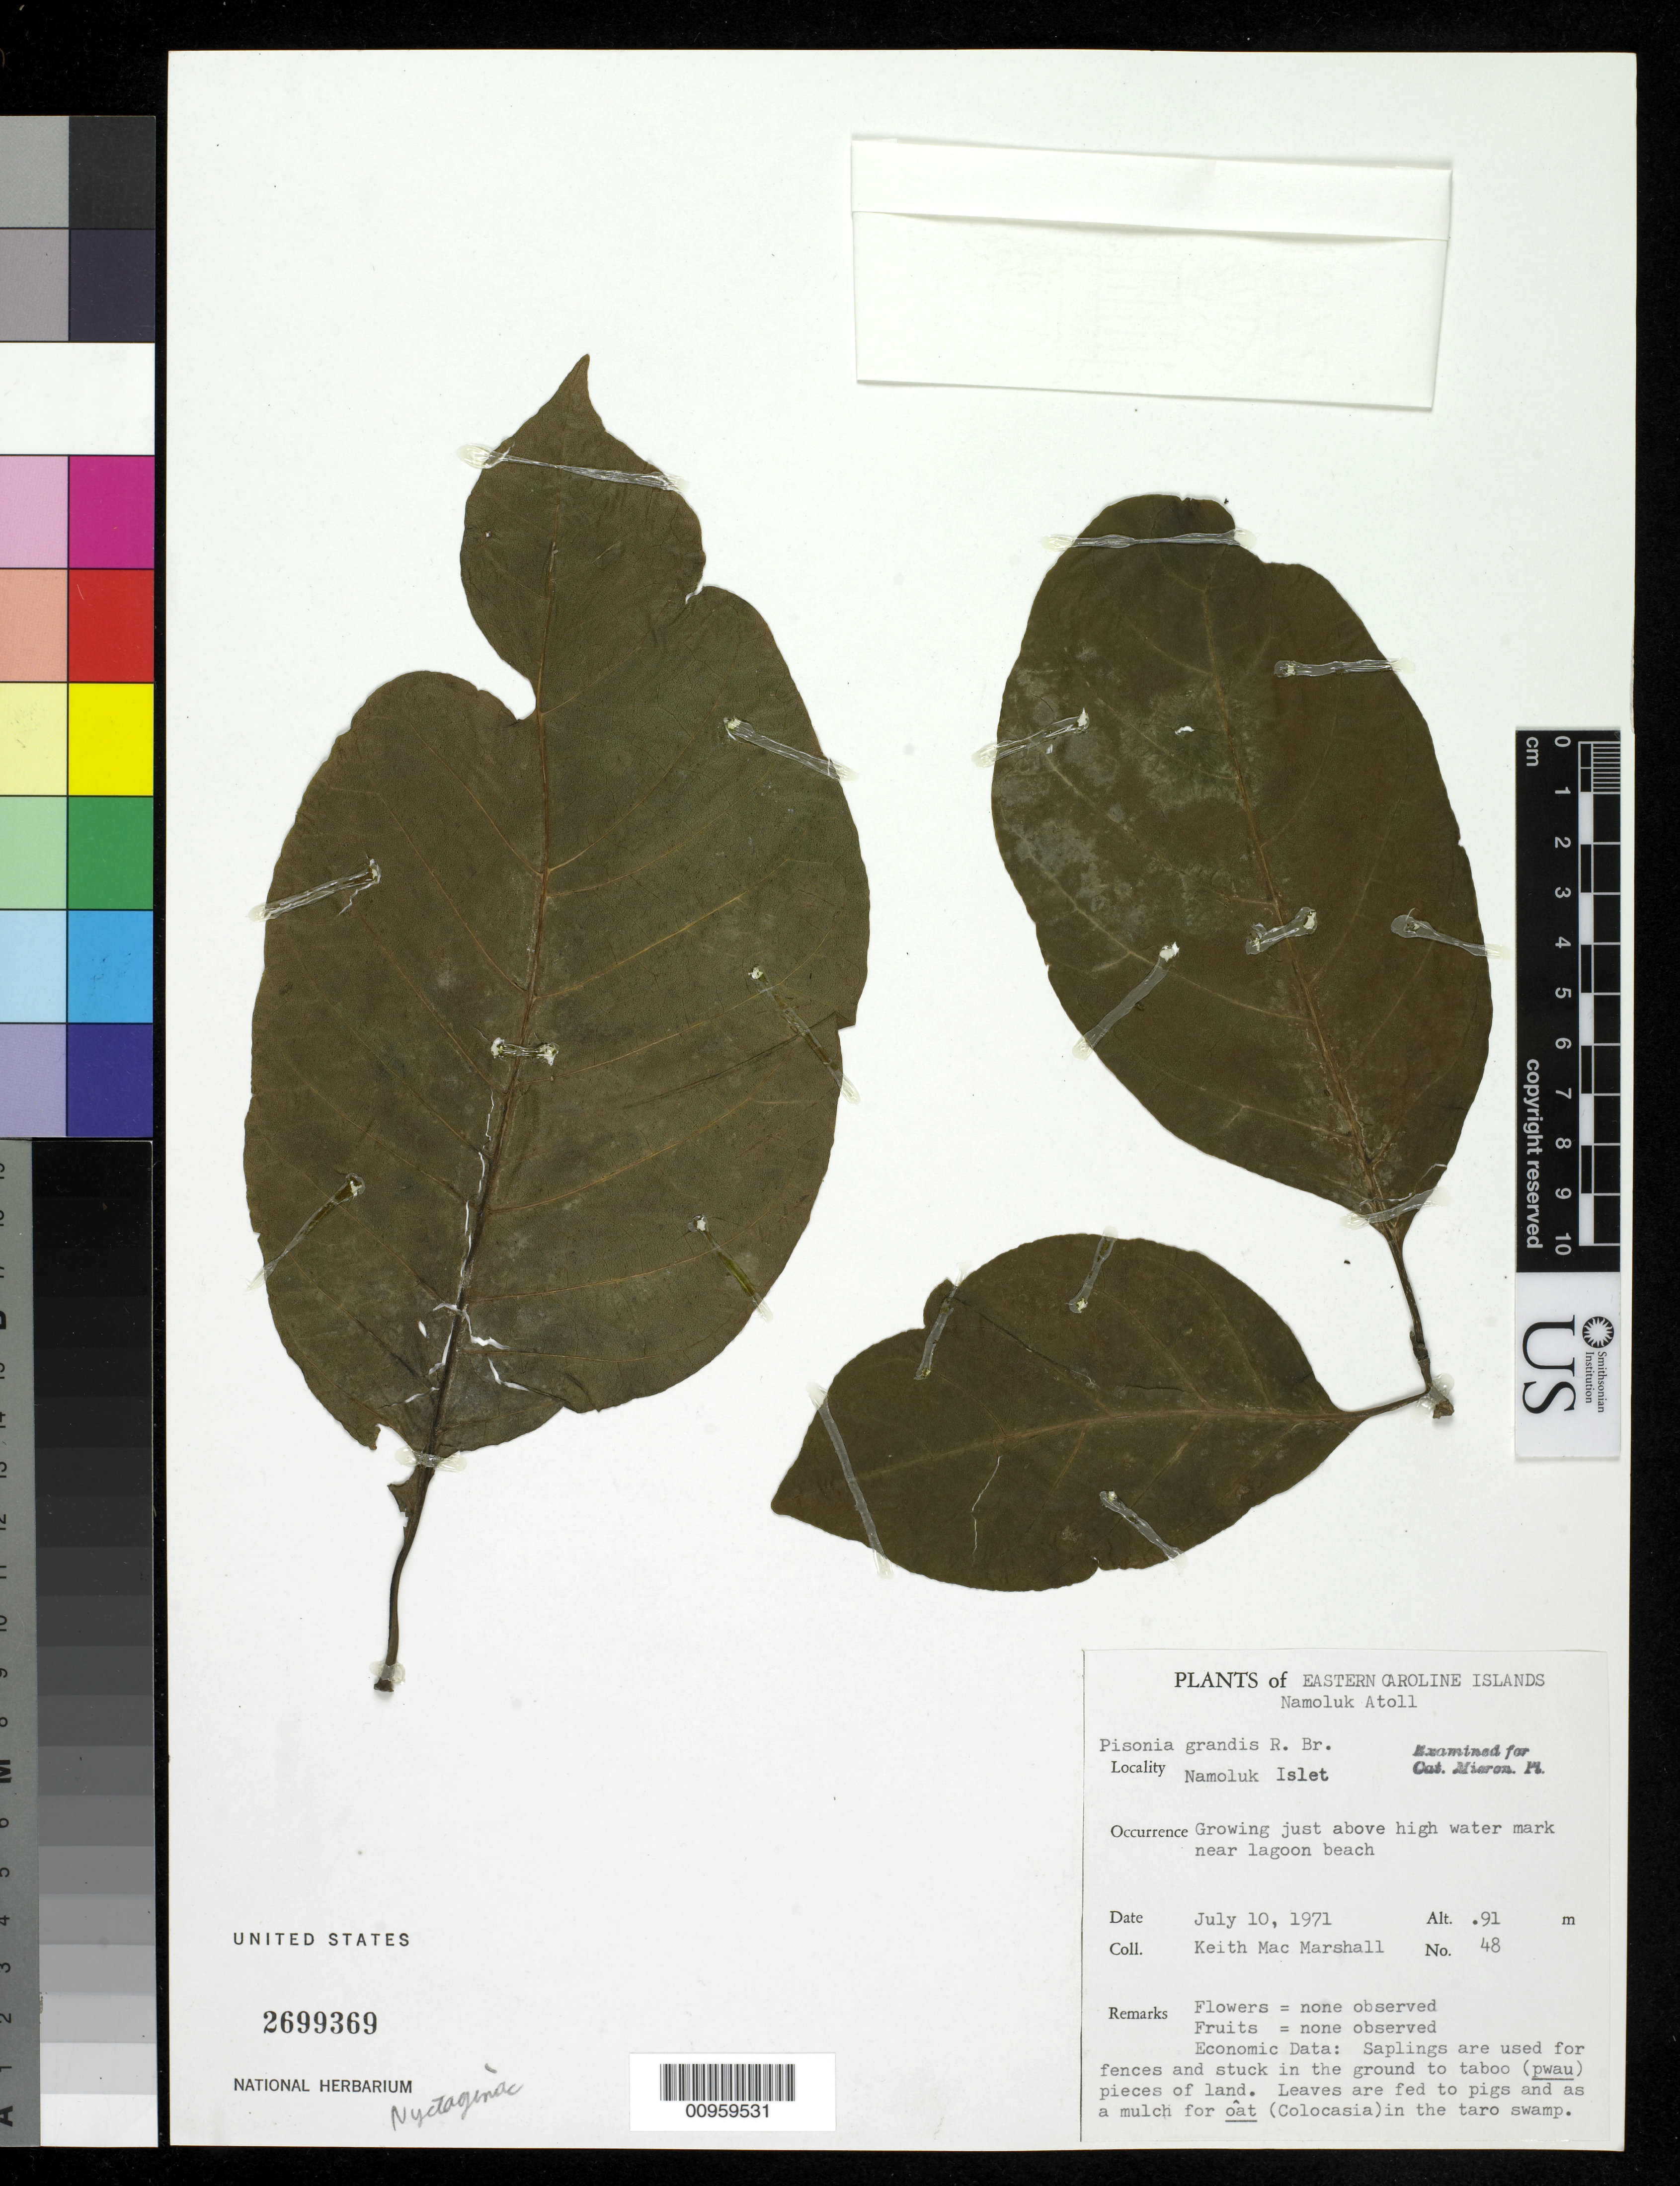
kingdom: Plantae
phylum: Tracheophyta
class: Magnoliopsida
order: Caryophyllales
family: Nyctaginaceae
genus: Pisonia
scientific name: Pisonia grandis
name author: R. Br.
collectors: K. M. Marshall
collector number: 48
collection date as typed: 10 Jul 1971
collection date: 1971-07-10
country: Micronesia, Federated States of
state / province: Truk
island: Namokuk [Namoluk] Atoll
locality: Namoluk Islet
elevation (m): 0.91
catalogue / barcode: US 2699369